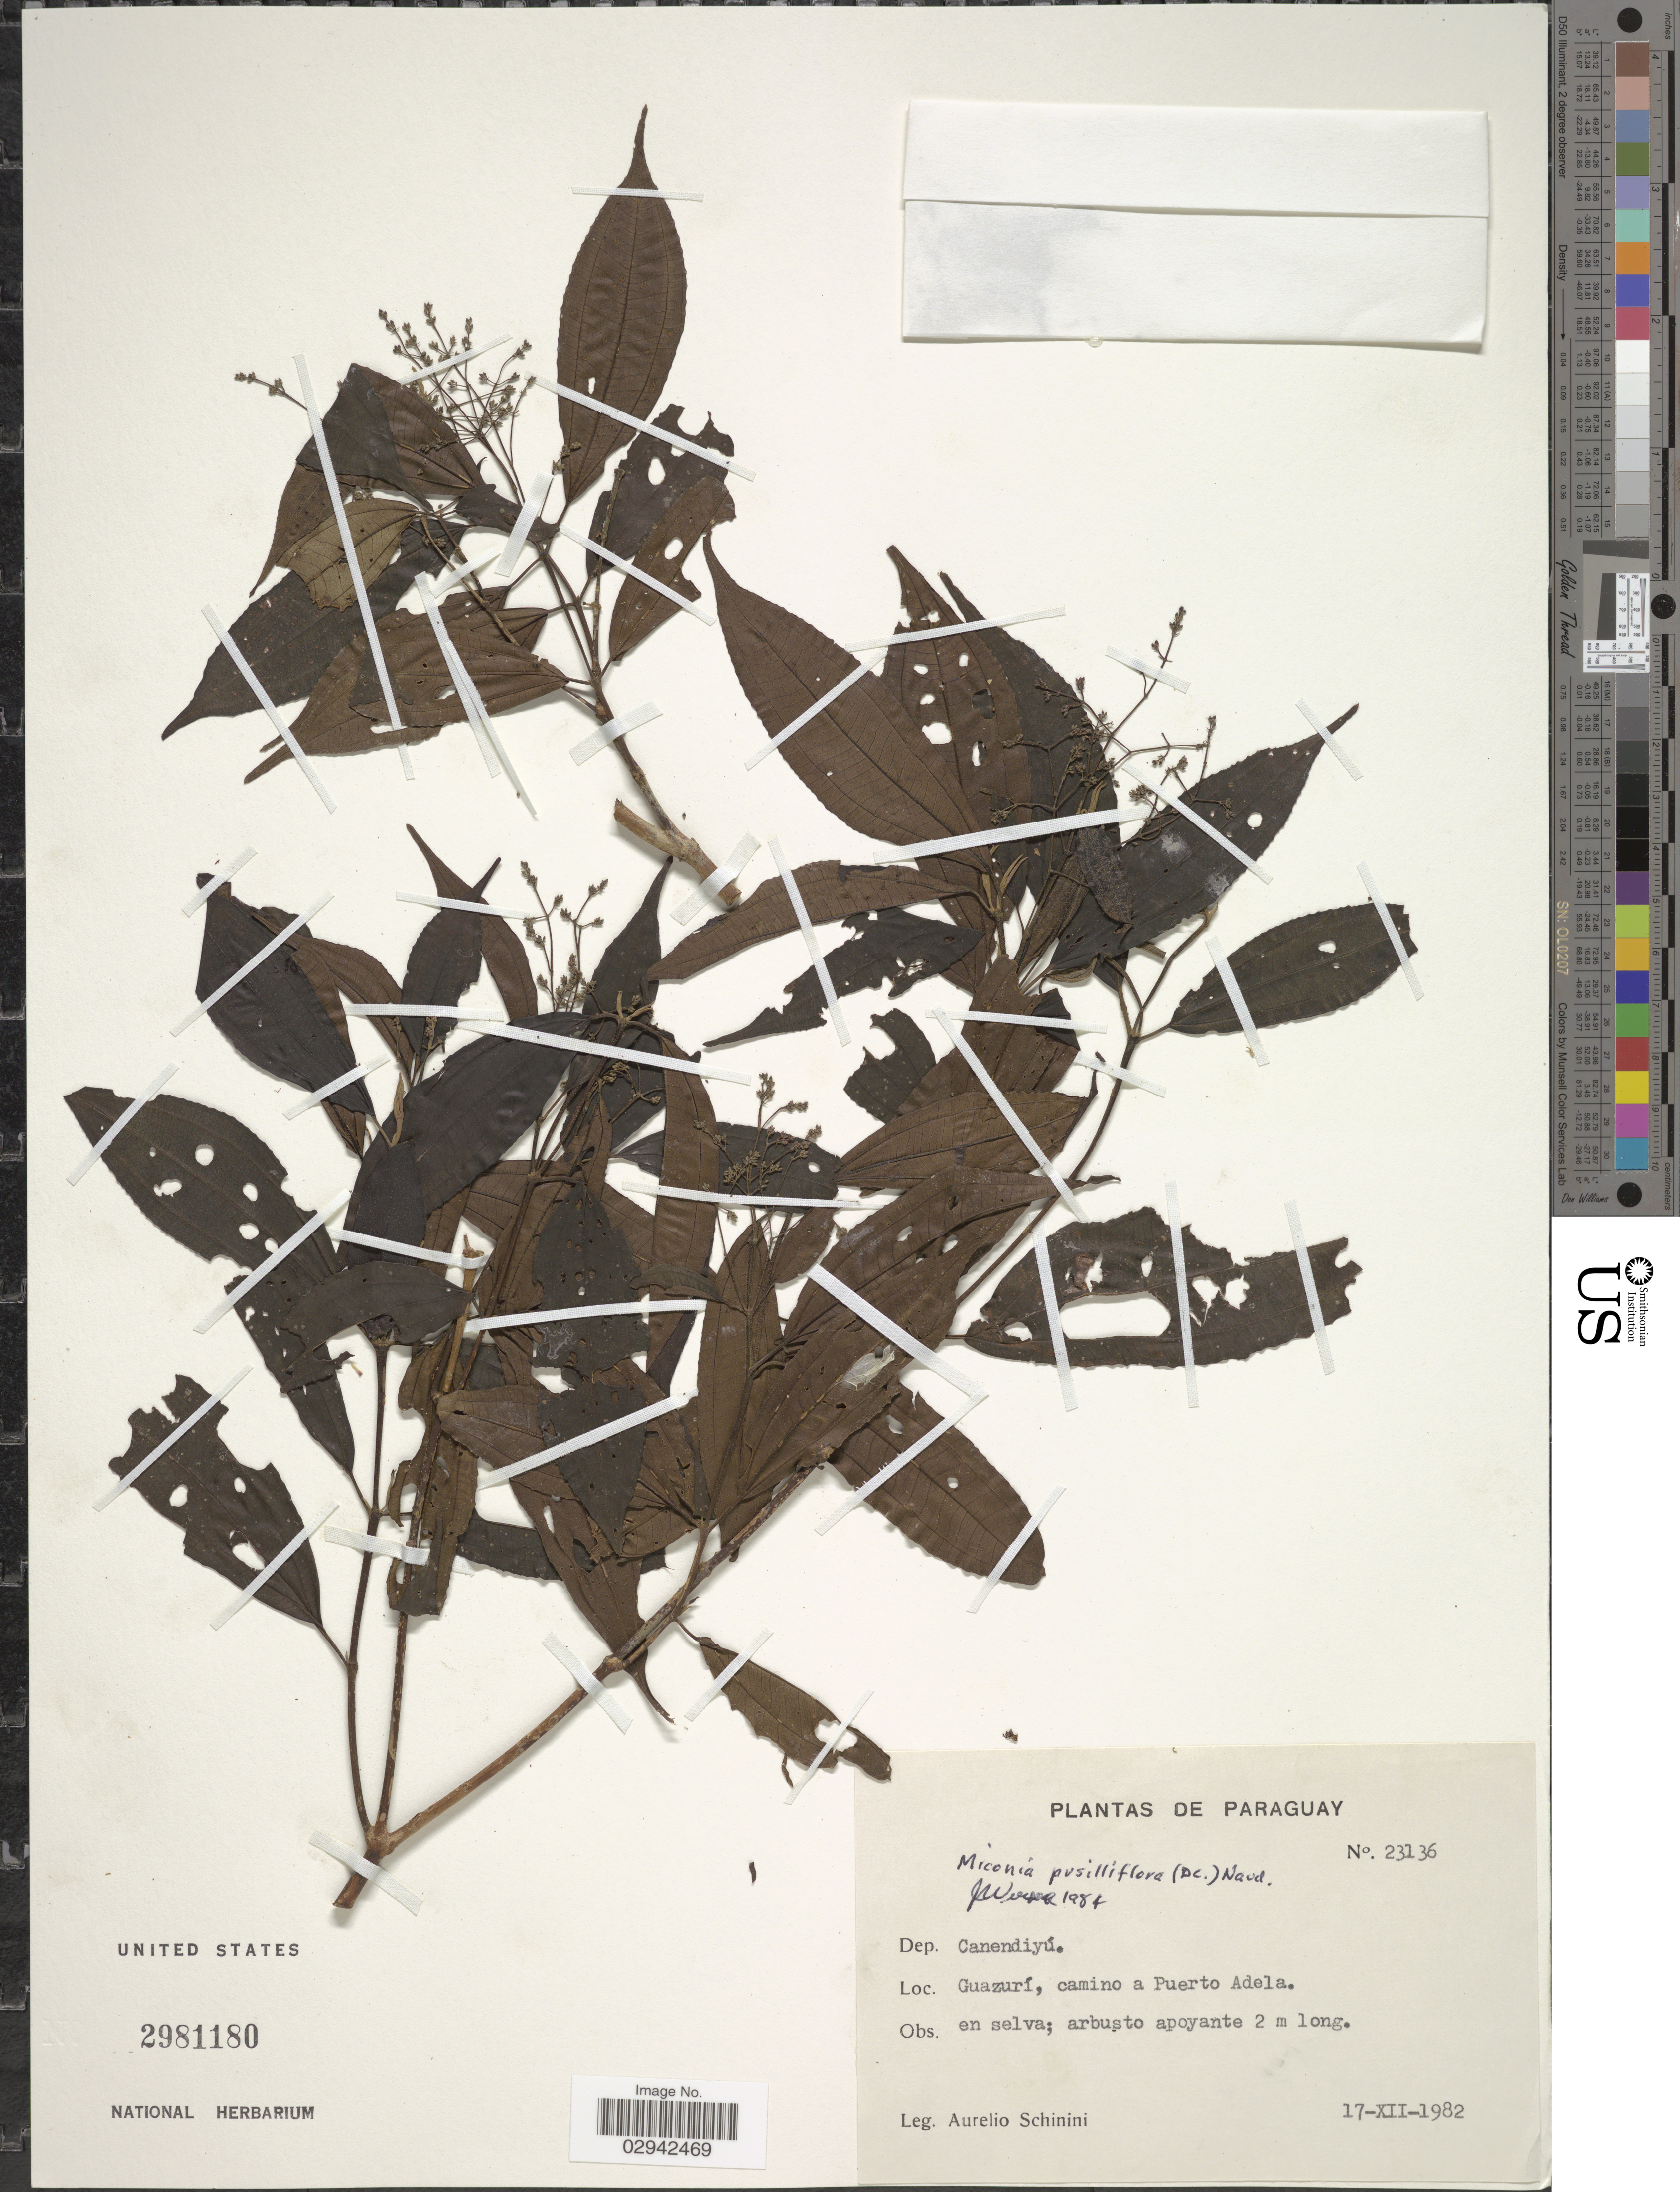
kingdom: Plantae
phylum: Tracheophyta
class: Magnoliopsida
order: Myrtales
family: Melastomataceae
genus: Miconia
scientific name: Miconia pusilliflora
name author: Triana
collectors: A. Schinini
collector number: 23136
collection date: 1982-12-17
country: Paraguay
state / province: Canindeyu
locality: Dep. Canendiyú, Guazurí, camino a Puerto Adela.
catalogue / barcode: US 2981180